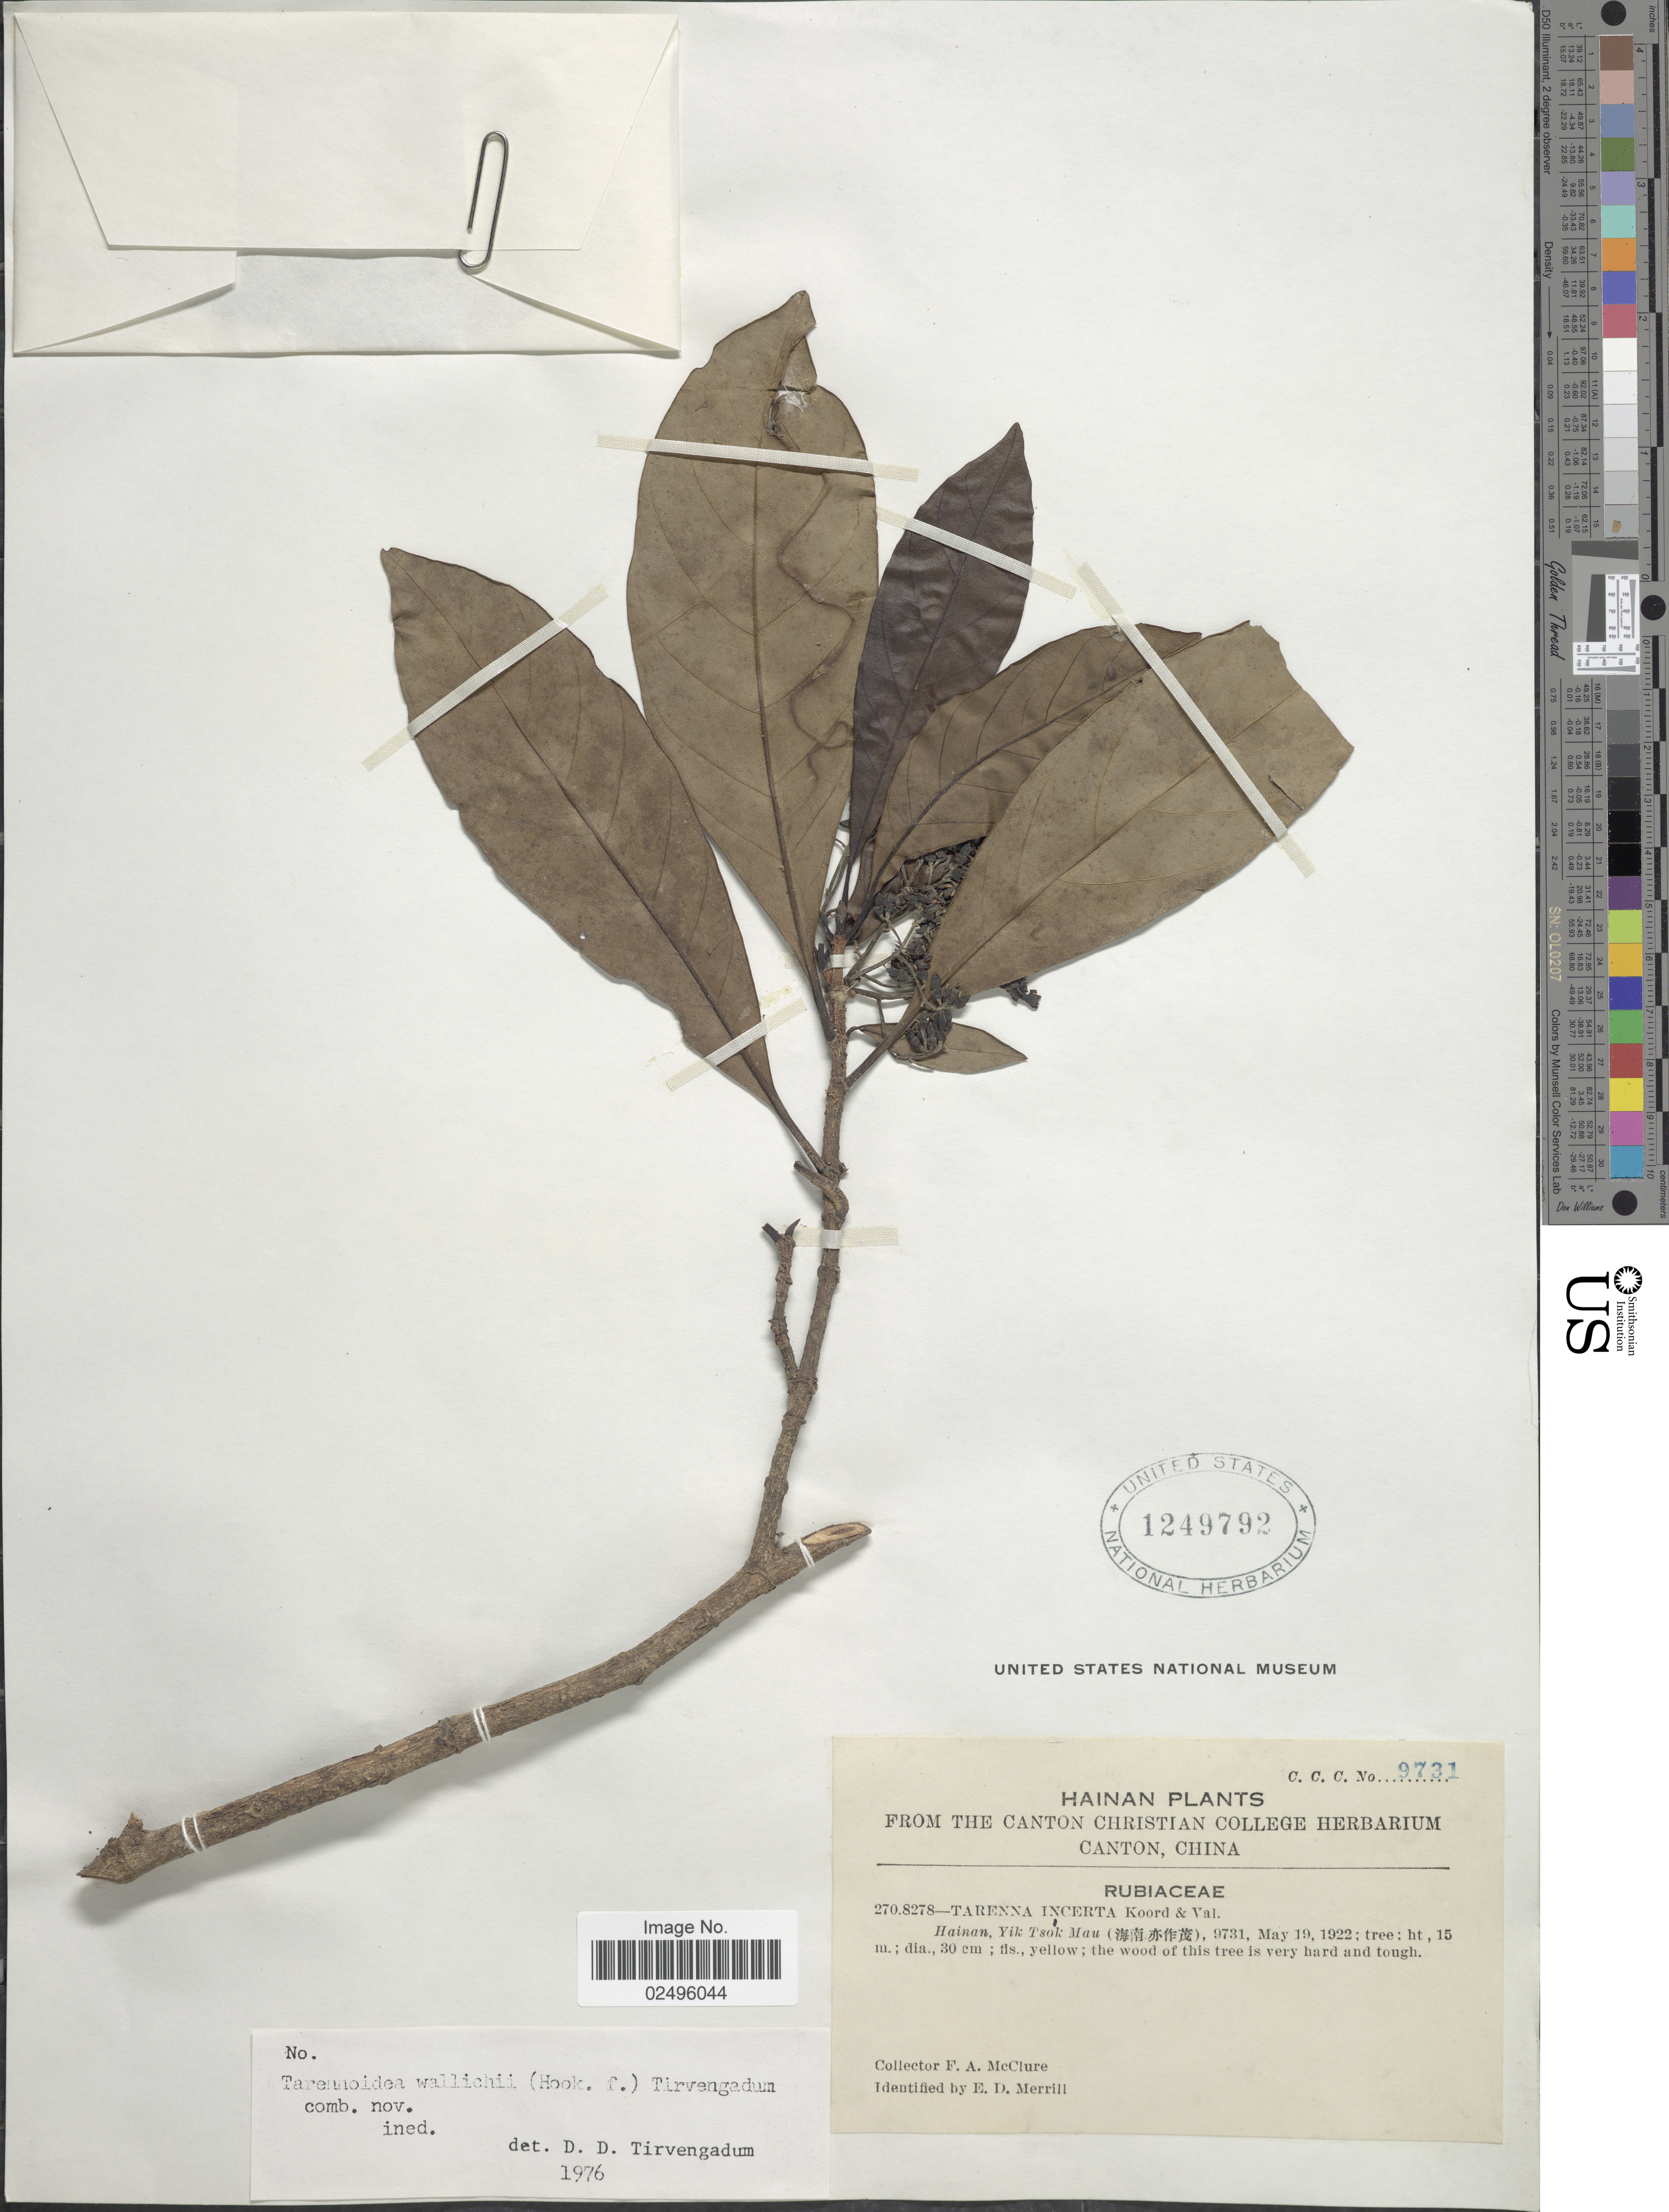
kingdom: Plantae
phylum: Tracheophyta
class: Magnoliopsida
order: Gentianales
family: Rubiaceae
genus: Tarennoidea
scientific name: Tarennoidea wallichii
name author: (Hook. f.) Tirveng. & Sastre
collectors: F. A. McClure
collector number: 9731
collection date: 1922-05-19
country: China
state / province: Hainan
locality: Hainan, Yik Tsok Mau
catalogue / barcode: US 1249792